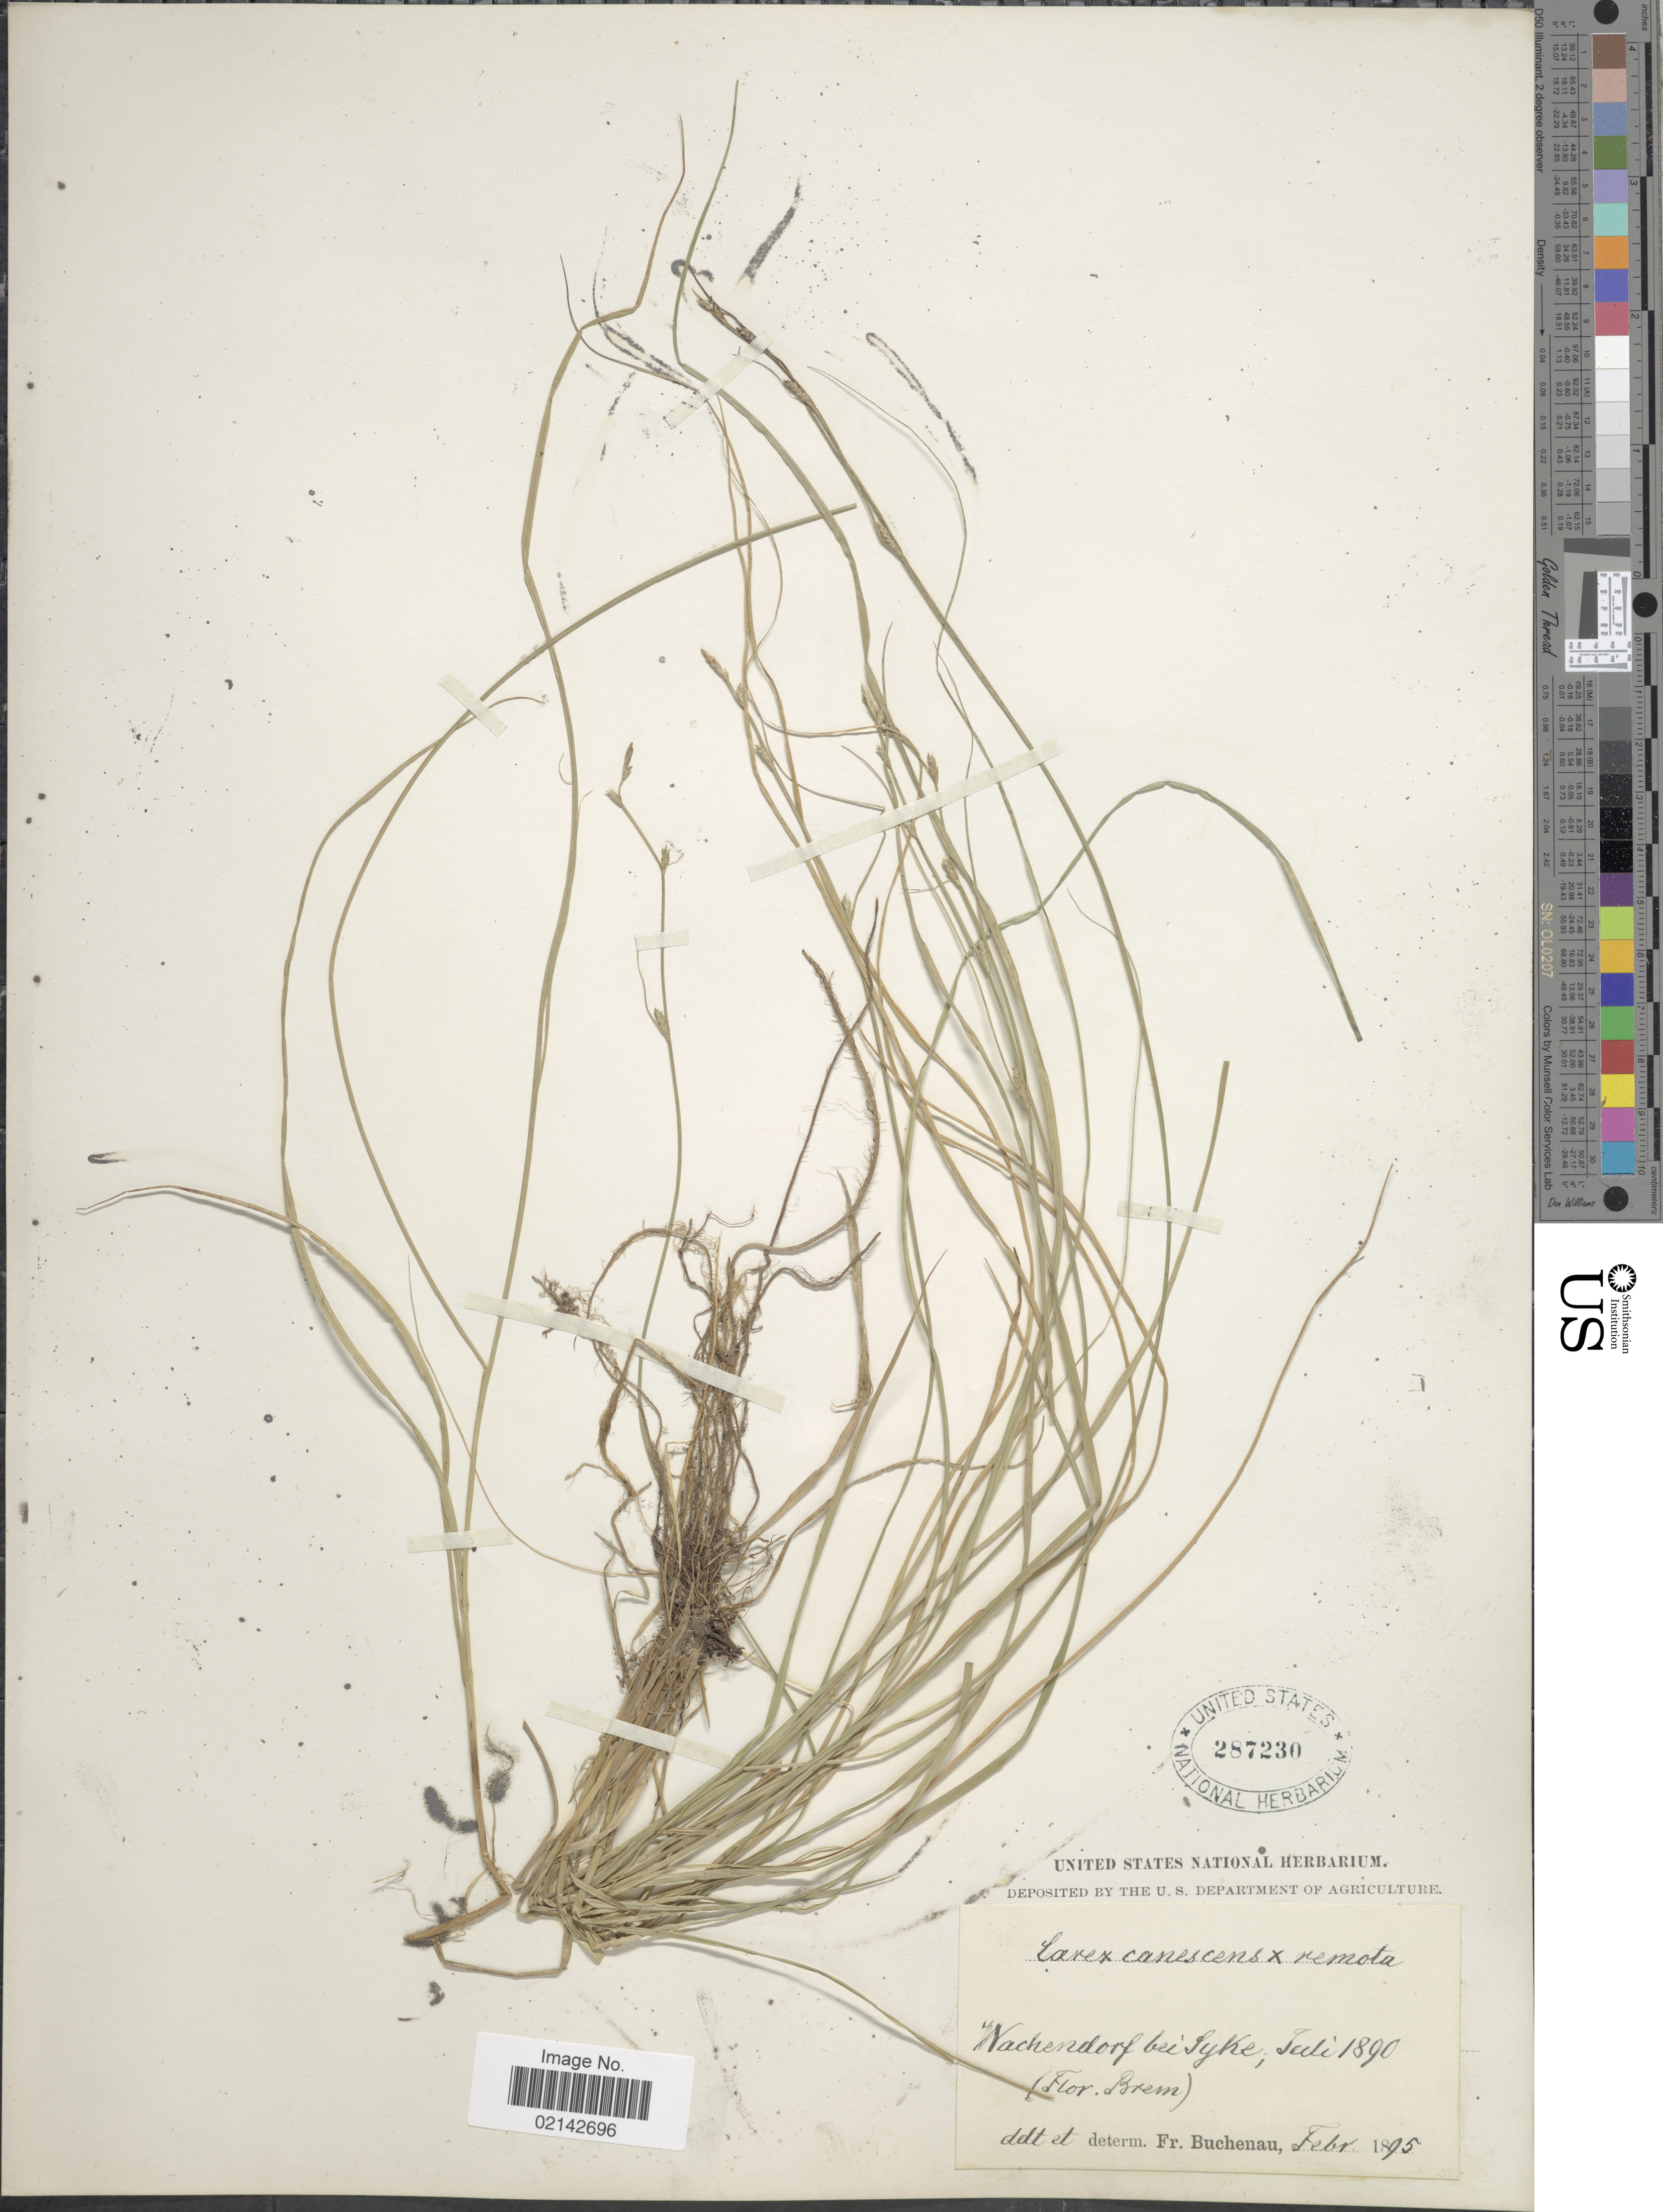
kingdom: Plantae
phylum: Tracheophyta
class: Liliopsida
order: Poales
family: Cyperaceae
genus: Carex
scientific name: Carex canescens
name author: L.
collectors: ex herb. United States National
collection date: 1890-07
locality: Nachendorf bei Syke, (Flor Brem.)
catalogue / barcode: US 287230